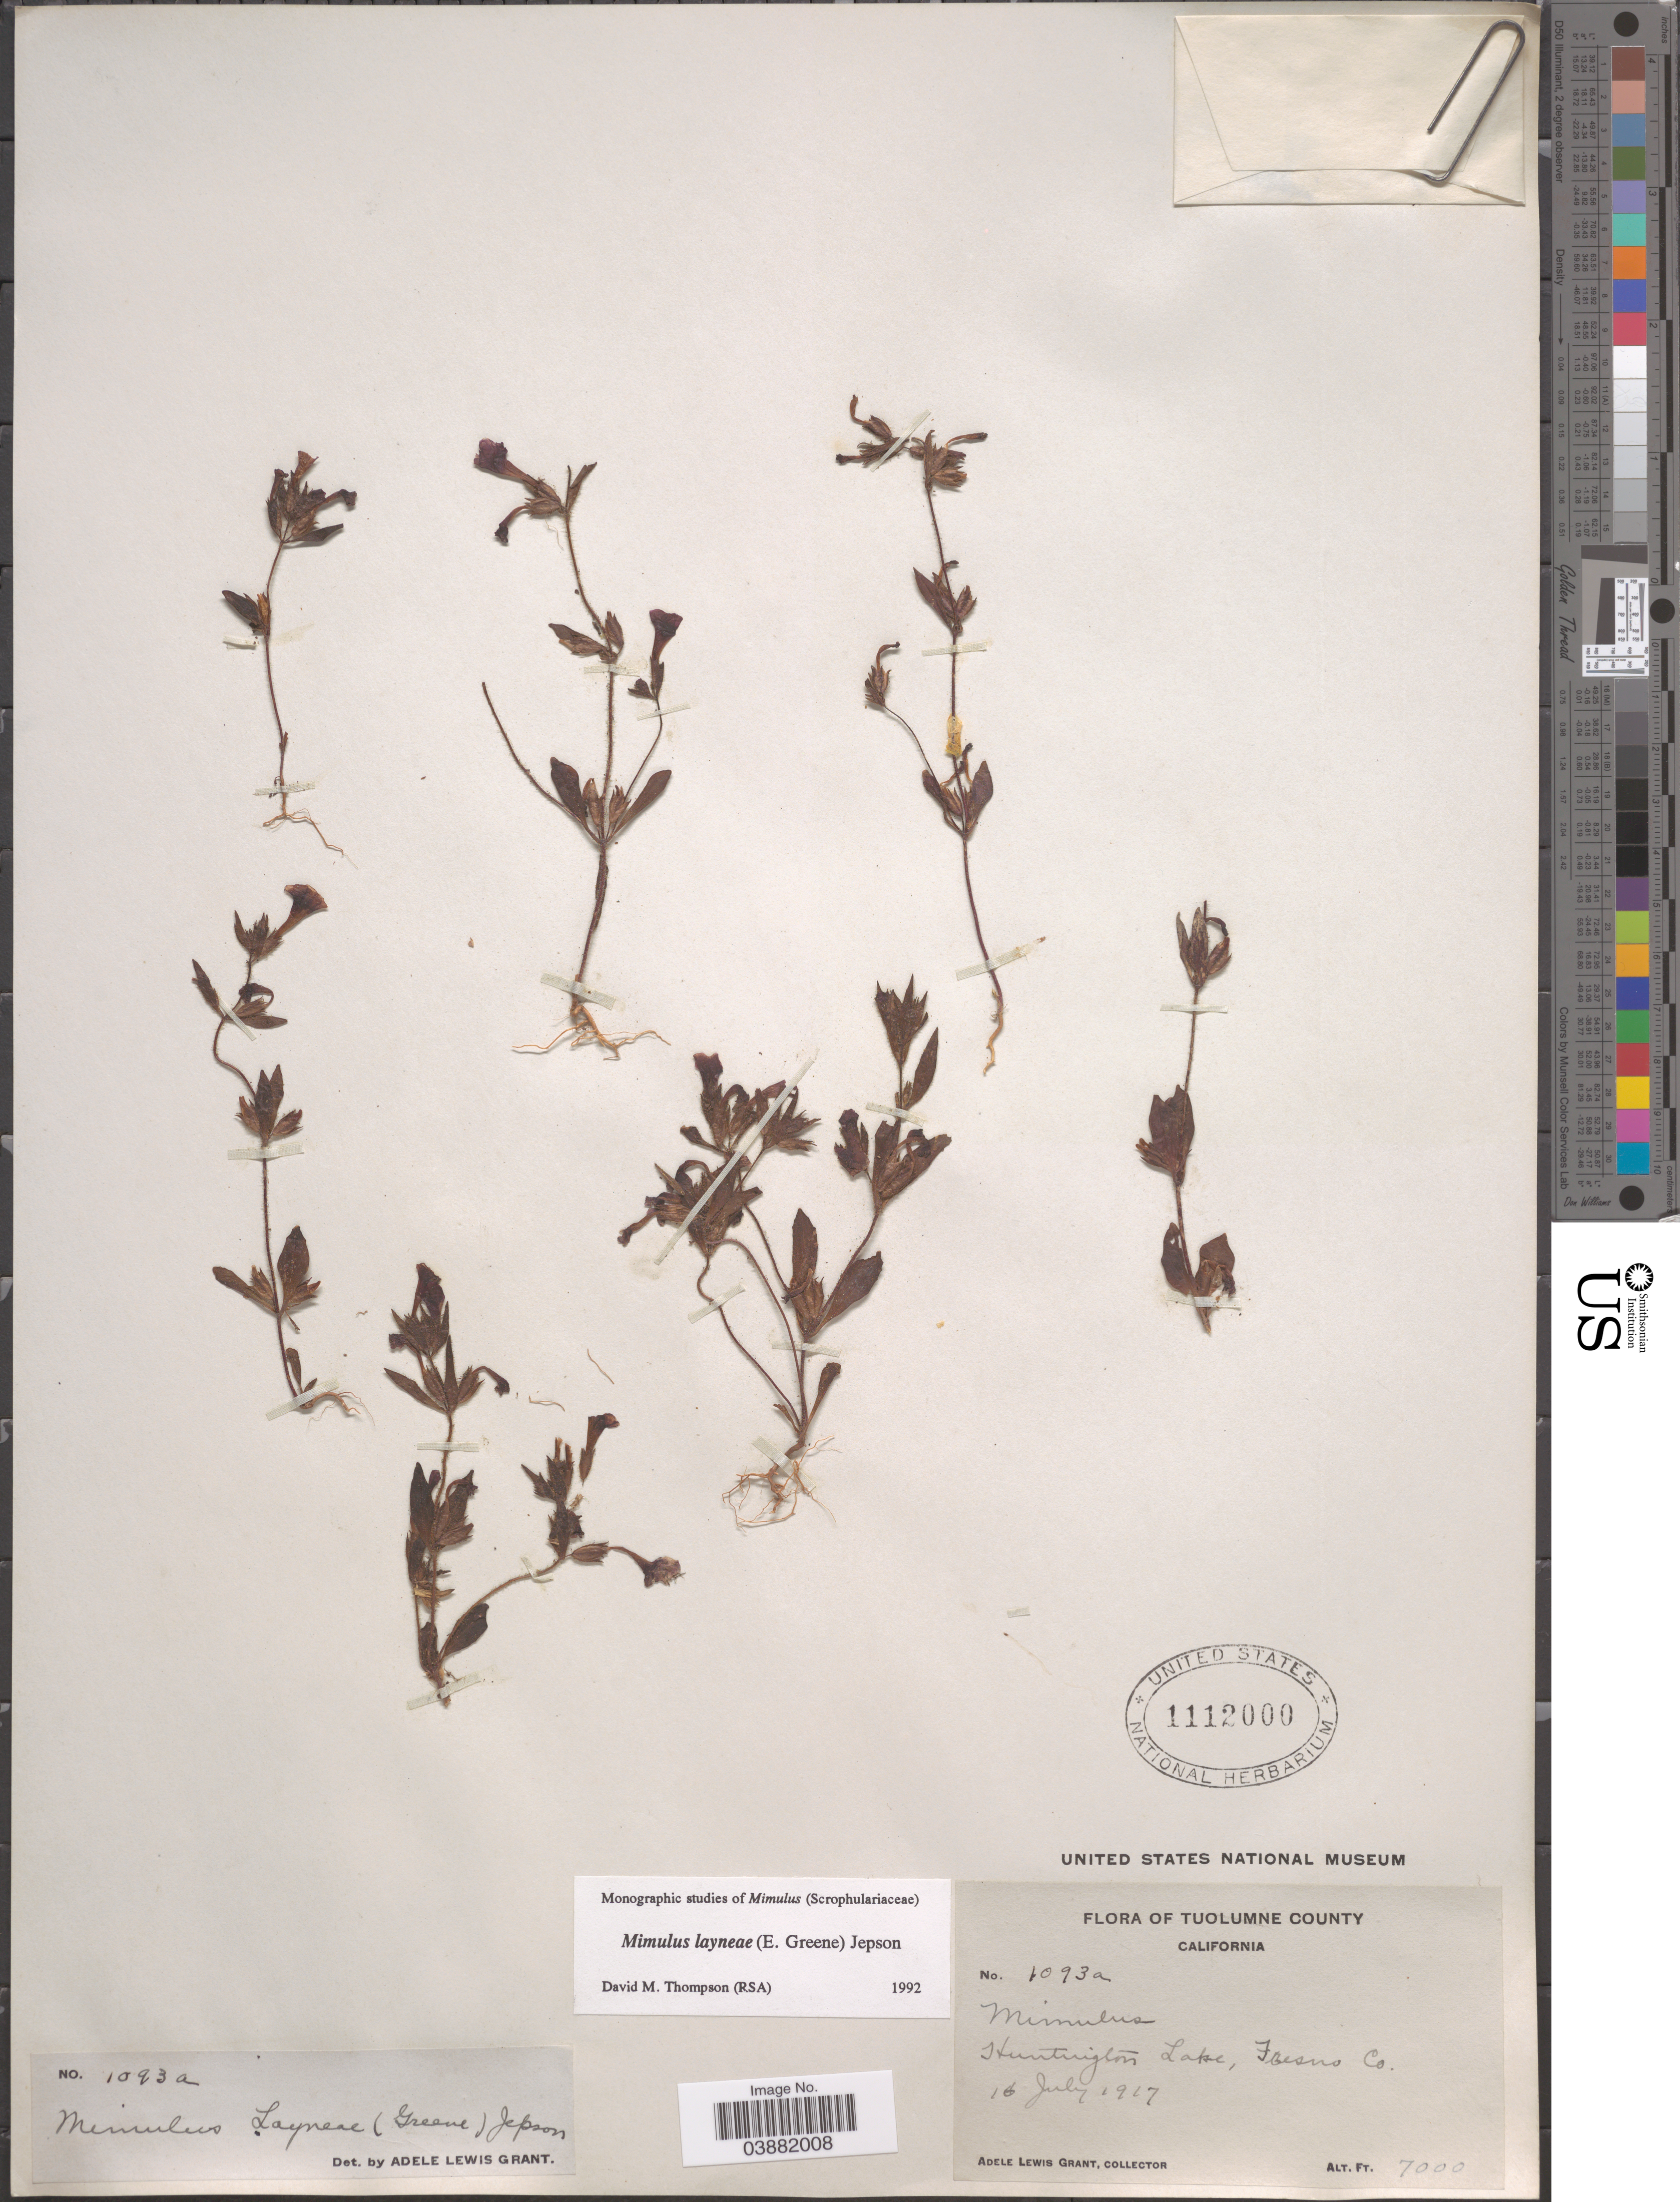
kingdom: Plantae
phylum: Tracheophyta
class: Magnoliopsida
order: Lamiales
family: Phrymaceae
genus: Mimulus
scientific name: Mimulus layneae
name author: (Greene) Jeps.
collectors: A. L. Grant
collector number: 1093a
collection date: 1917-07-16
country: United States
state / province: California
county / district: Tuolumne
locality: Tuolumne County. Huntington Lake, Fresno Co.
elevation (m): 2134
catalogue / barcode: US 1112000